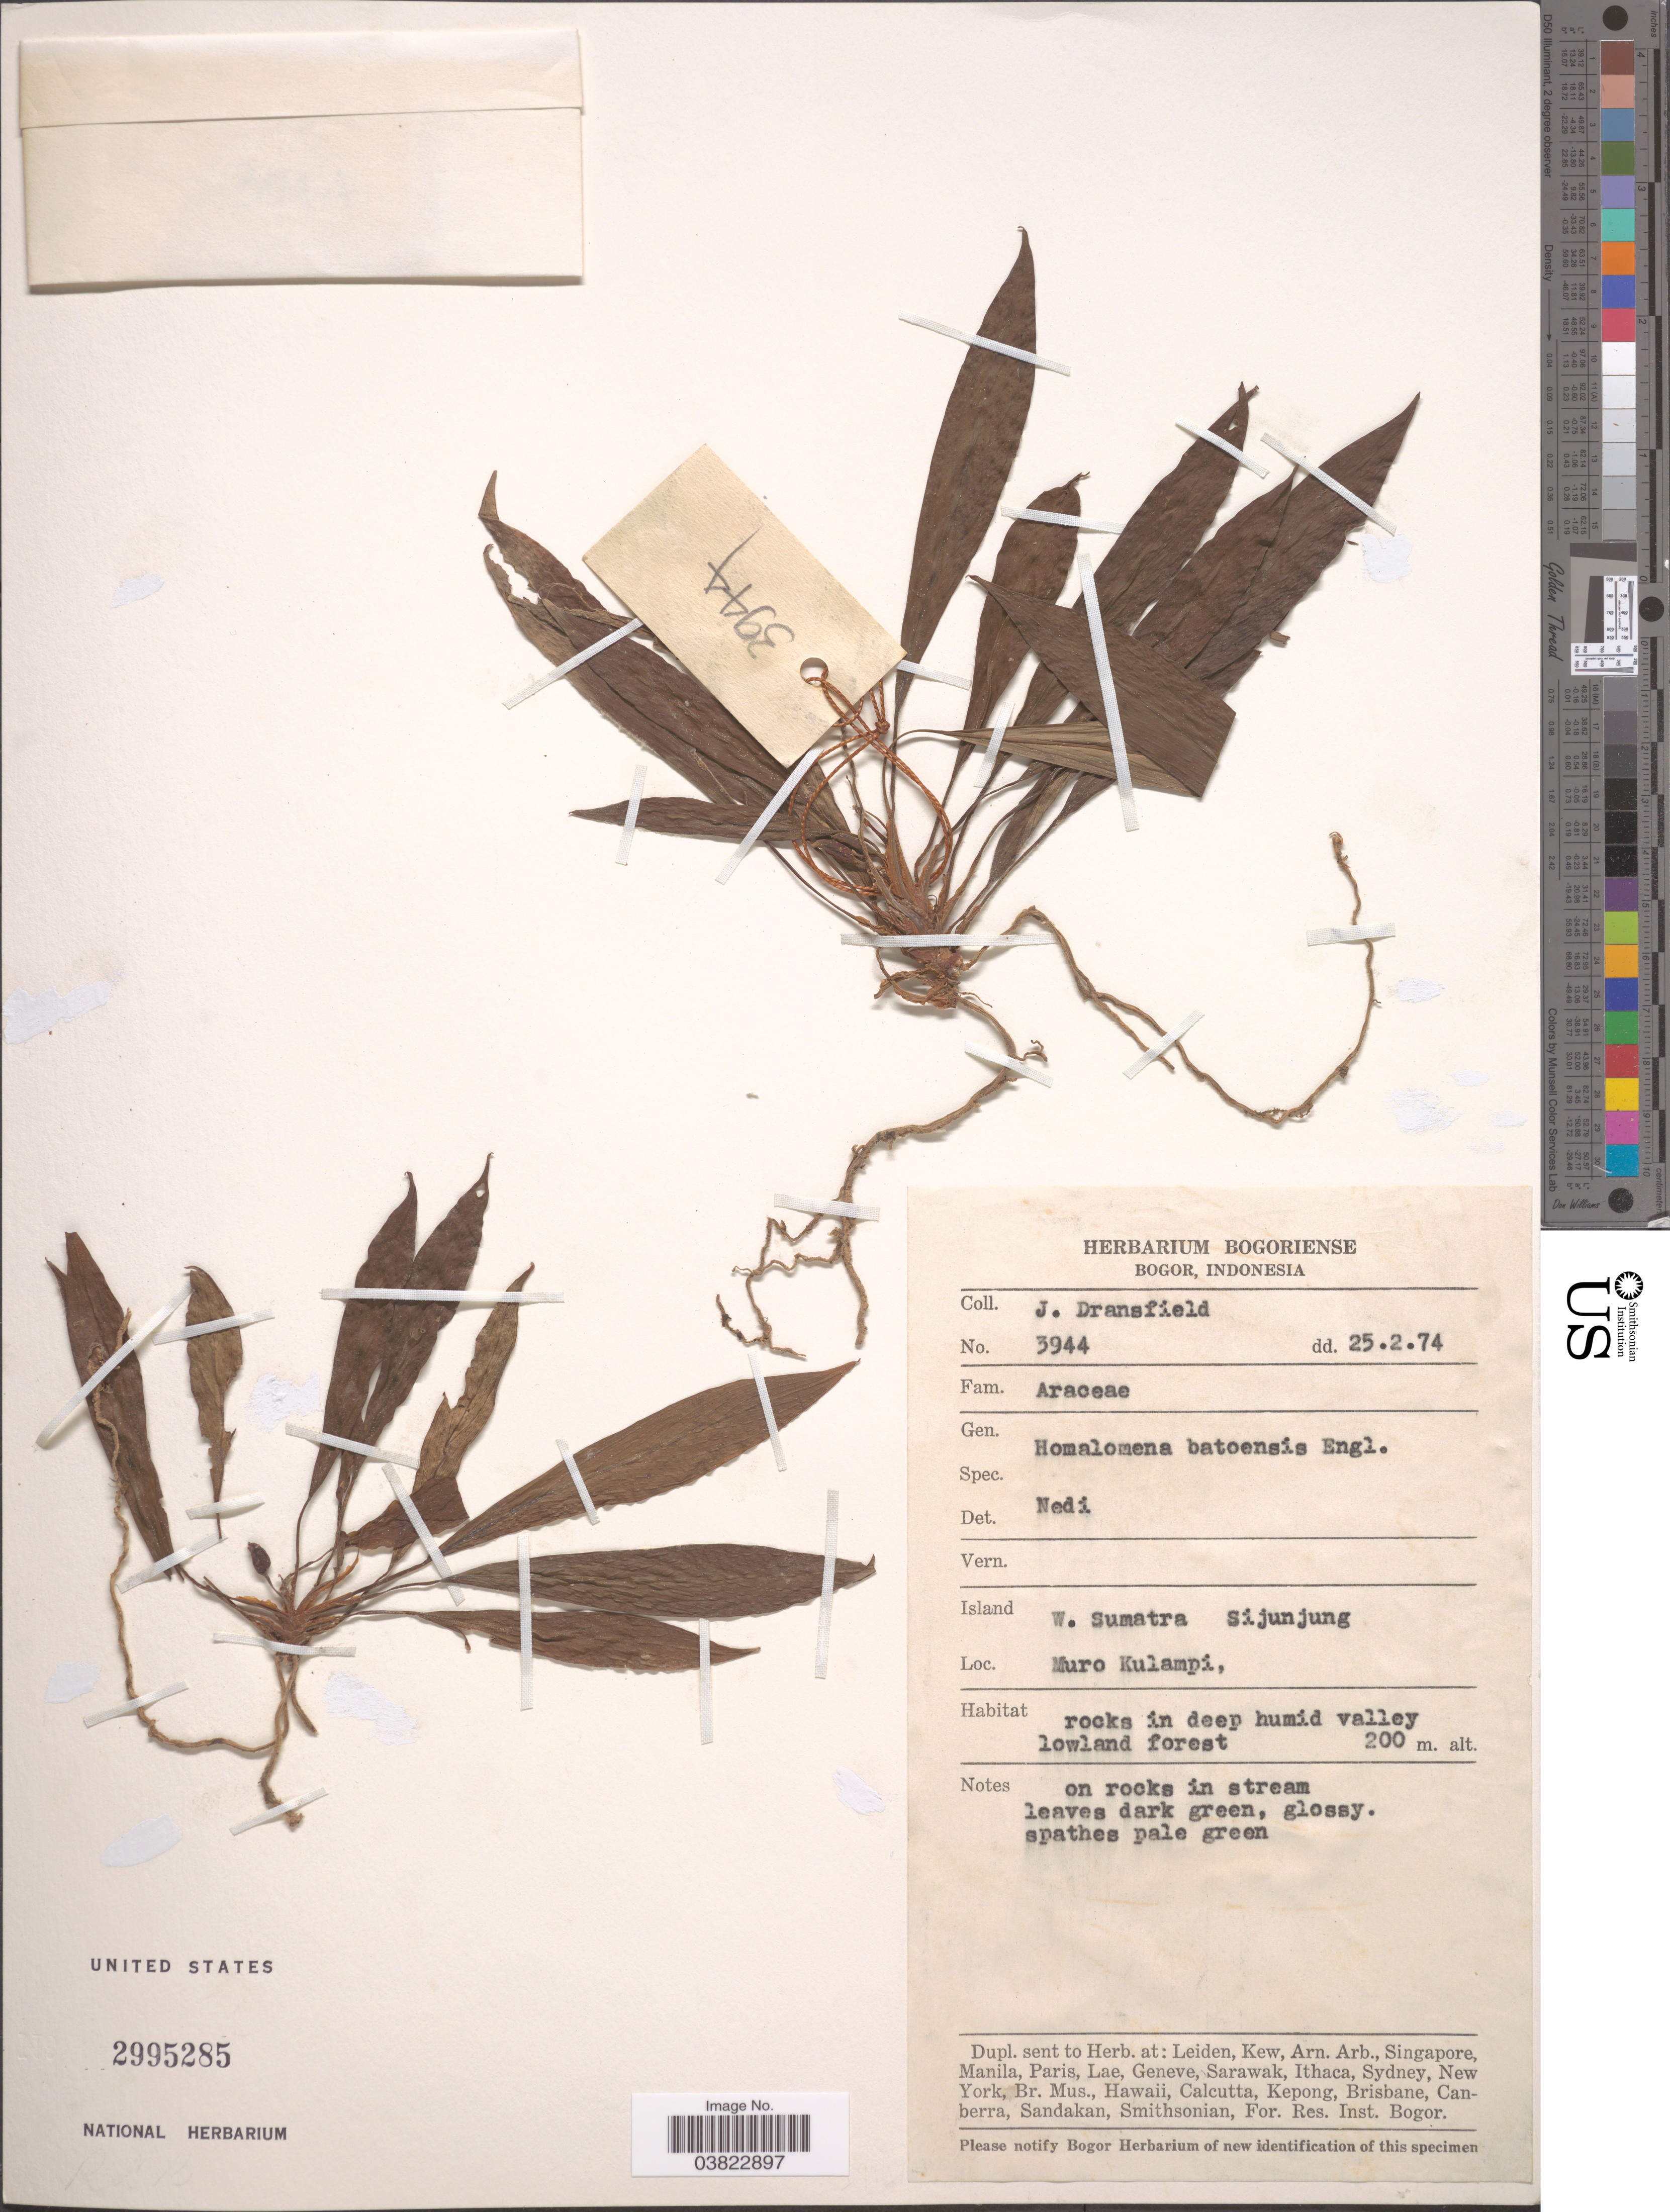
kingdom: Plantae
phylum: Tracheophyta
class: Liliopsida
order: Alismatales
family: Araceae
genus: Homalomena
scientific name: Homalomena batoeensis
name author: Engl.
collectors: J. Dransfield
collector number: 3944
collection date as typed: Transcribed d/m/y: 25/2/74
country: Indonesia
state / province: Sumatra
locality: Island W. Sumatra Sijunjung. Muro Kulampi.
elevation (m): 200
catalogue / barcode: US 2995285